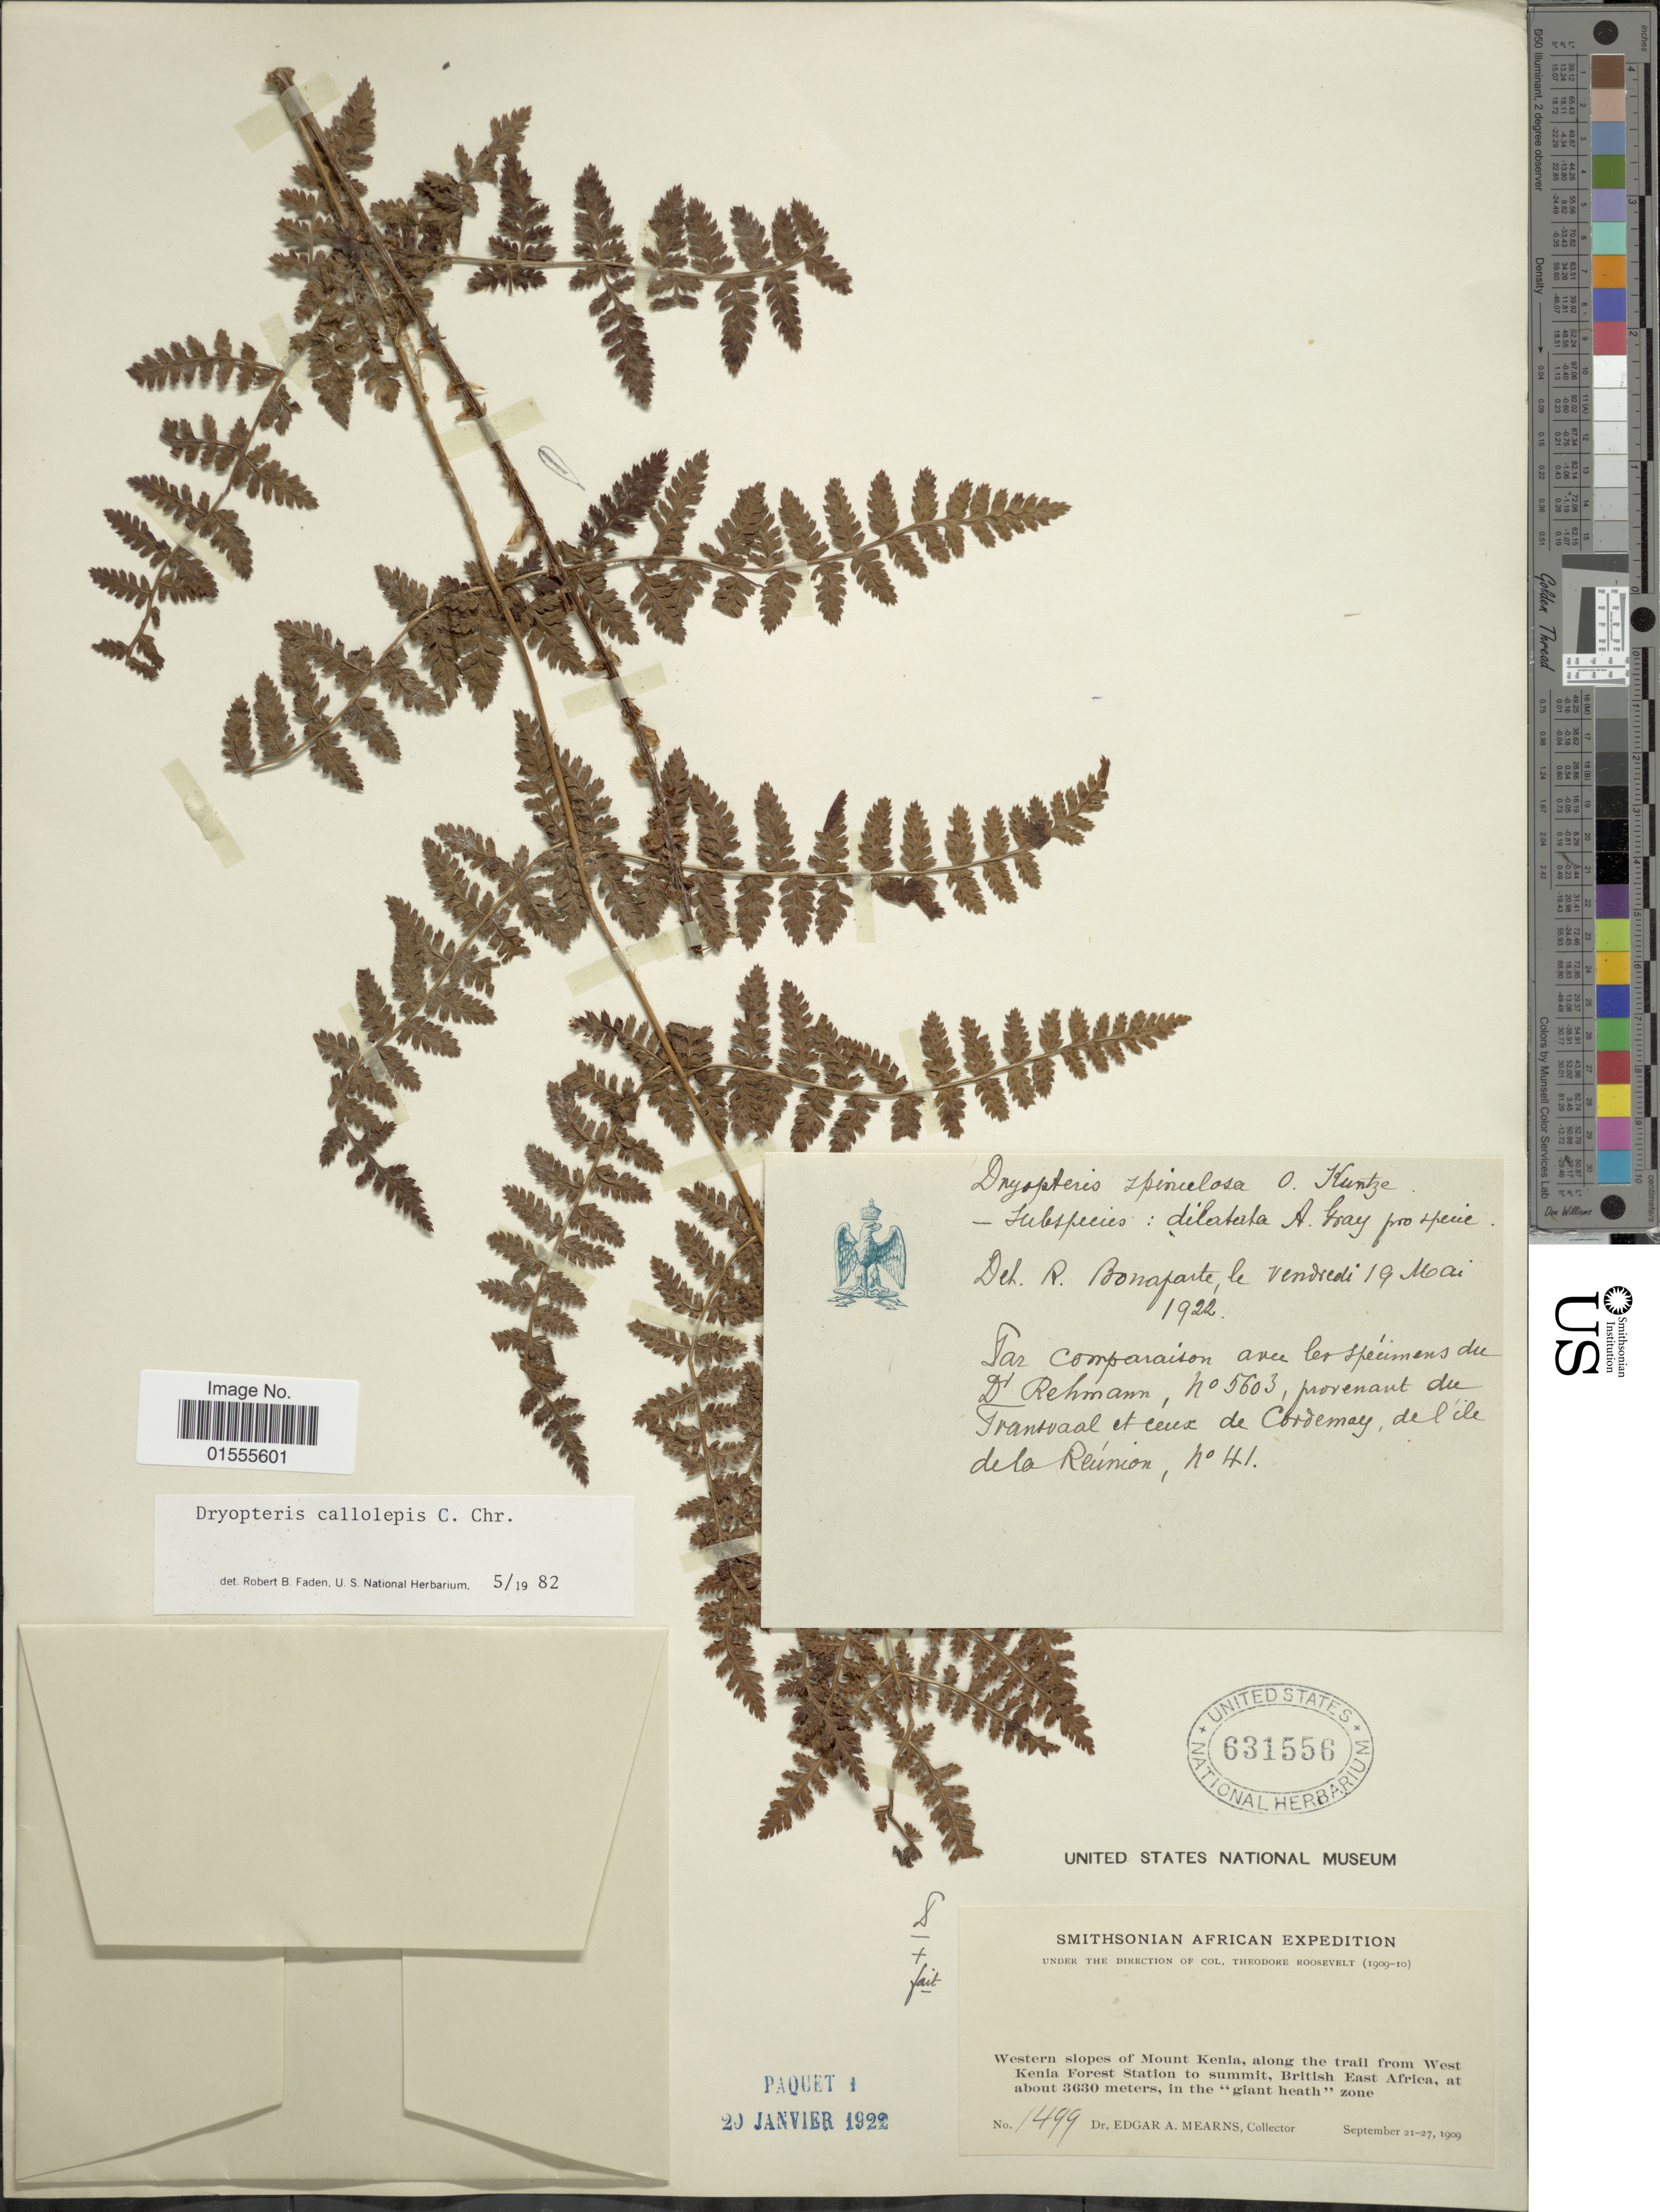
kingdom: Plantae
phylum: Tracheophyta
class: Polypodiopsida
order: Polypodiales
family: Dryopteridaceae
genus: Dryopteris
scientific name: Dryopteris antarctica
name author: (Baker) C. Chr.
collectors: E. A. Mearns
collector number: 1499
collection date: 1909-09-21/1909-09-27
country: Kenya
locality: Western slopes of Mount Kenia, along the trail from West Kenia Forest Station to summit, British East Africa, in the 'giant heath' zone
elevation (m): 3630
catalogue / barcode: US 631556